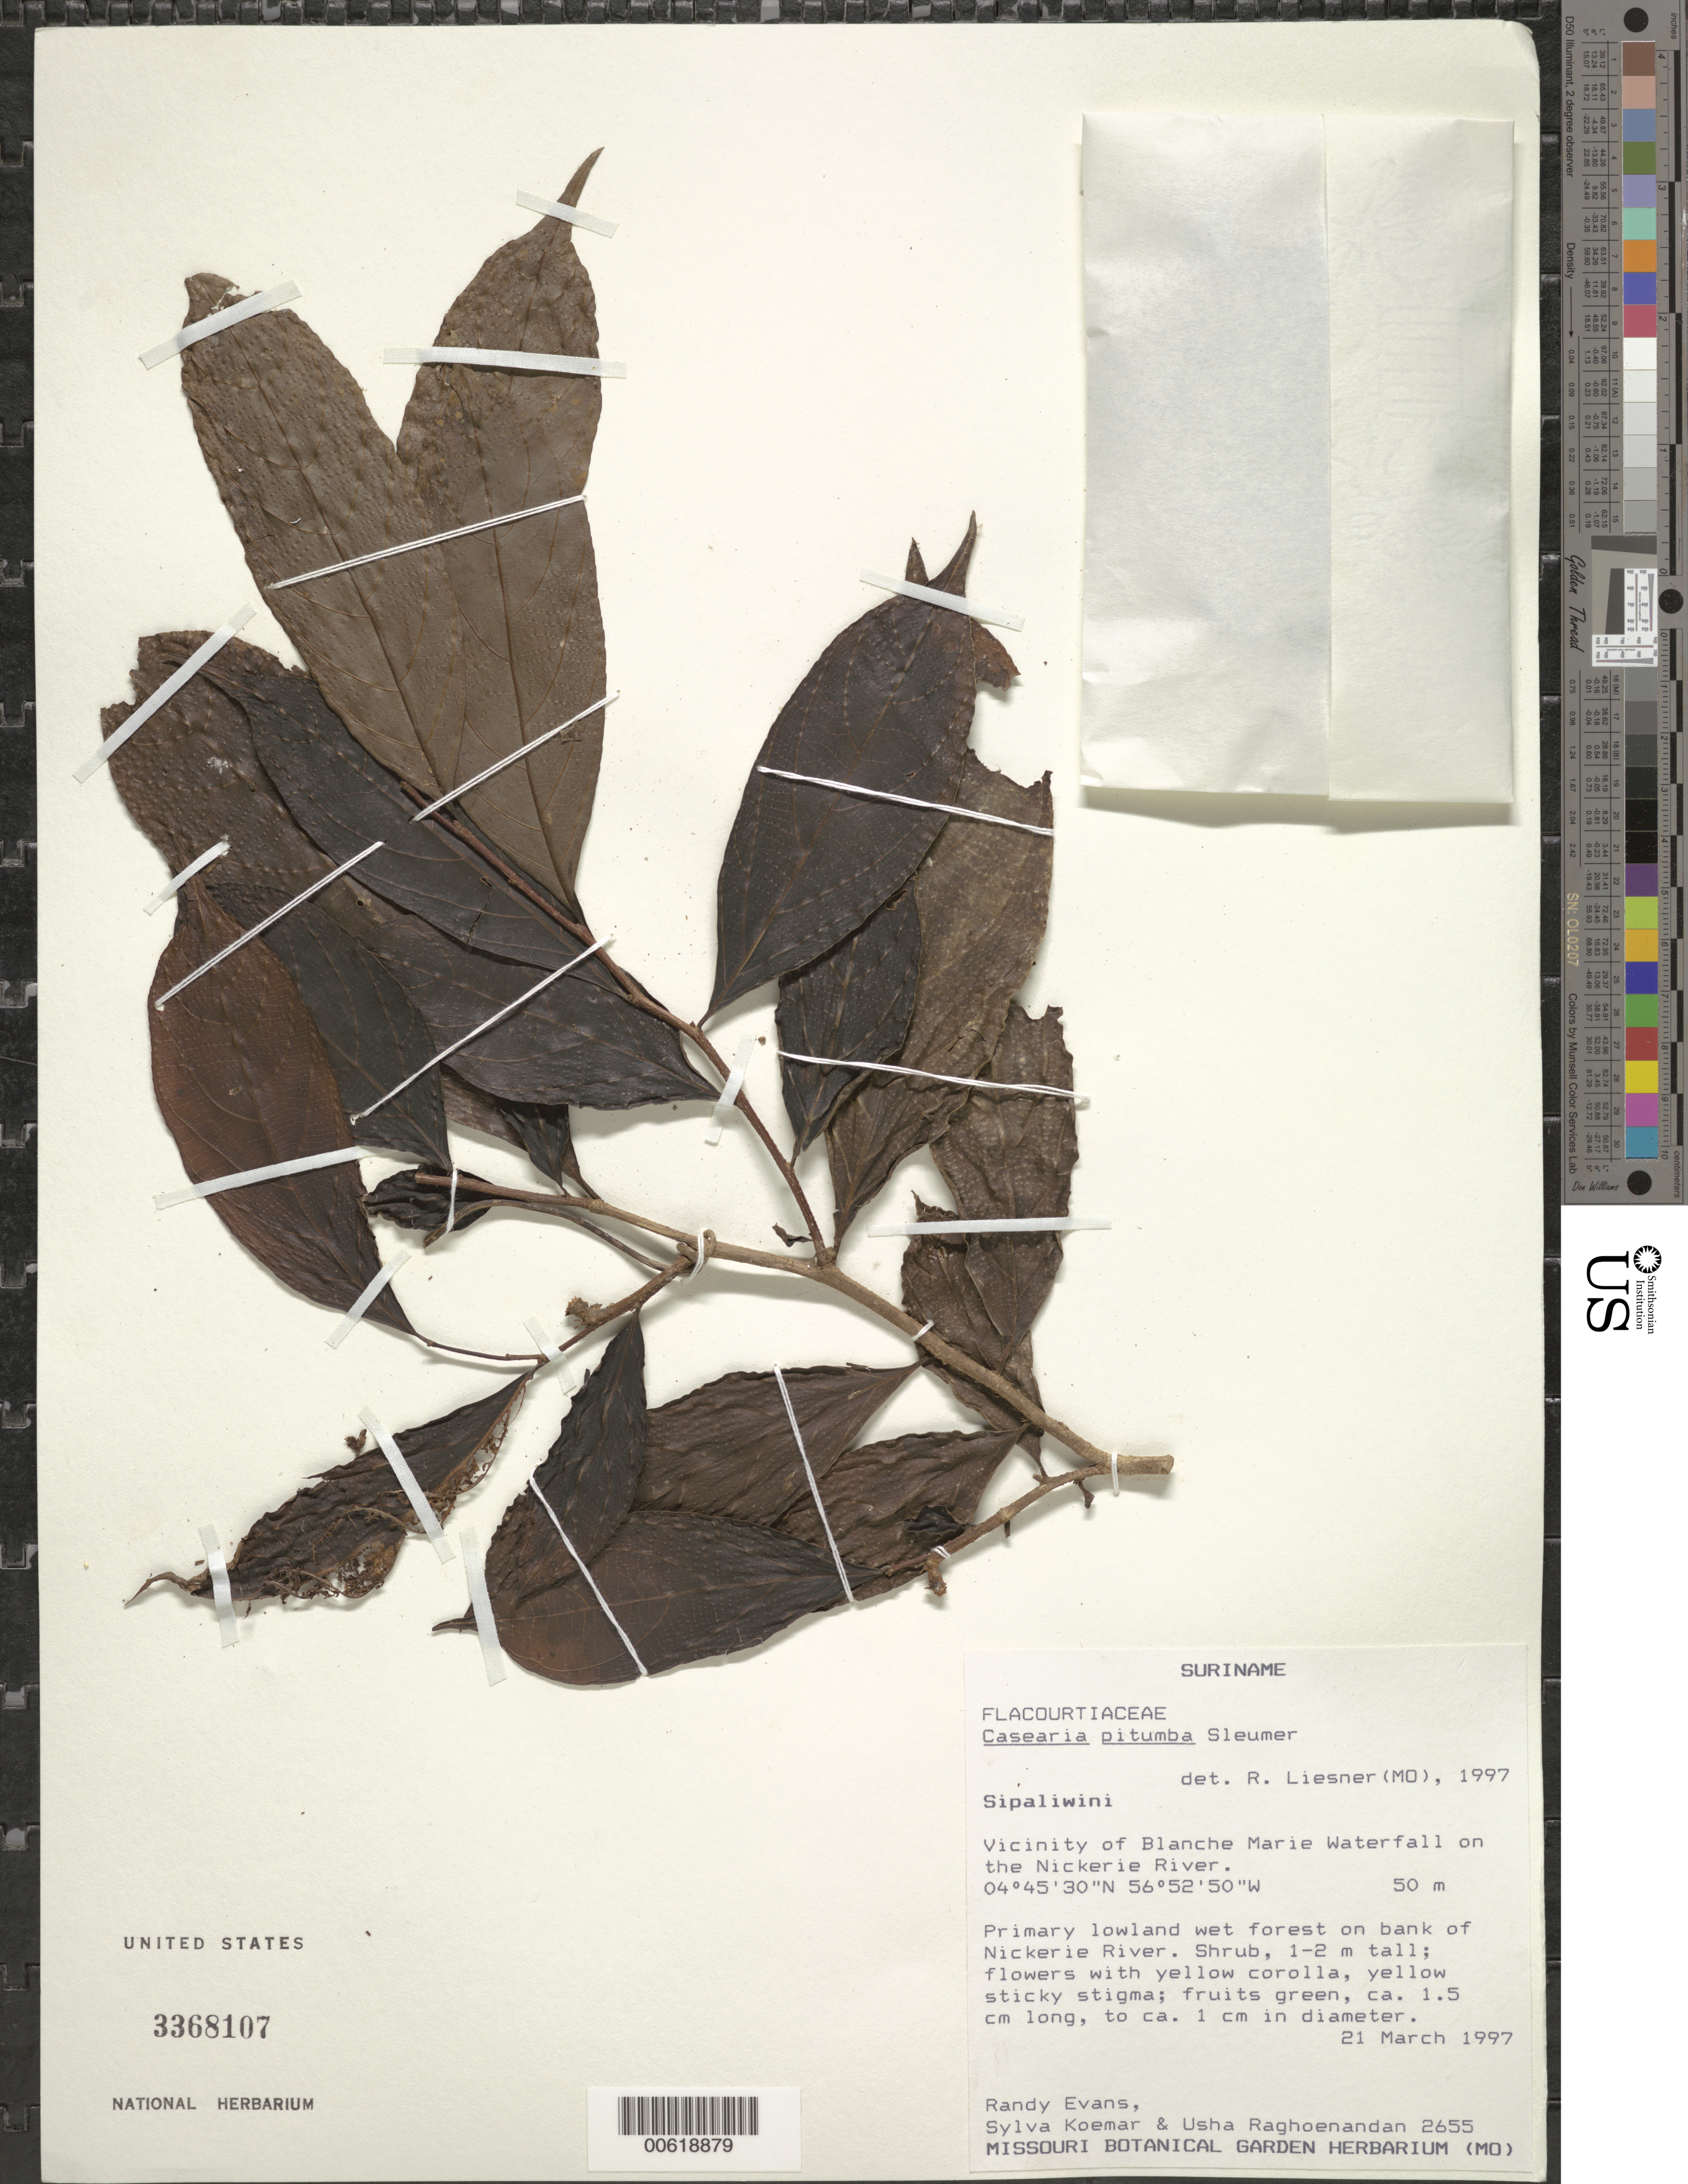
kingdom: Plantae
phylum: Tracheophyta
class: Magnoliopsida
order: Malpighiales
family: Salicaceae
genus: Casearia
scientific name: Casearia pitumba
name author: Sleumer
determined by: Liesner, R. L.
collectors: R. Evans, S. Koemar & U. Raghoenandan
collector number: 2655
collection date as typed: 21-Mar-97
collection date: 1997-03-21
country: Suriname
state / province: Sipaliwini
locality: Blanche Marie Waterfall, vic., on Nickerie R.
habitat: Primary lowland wet forest on bank of river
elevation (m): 50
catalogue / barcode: US 3368107